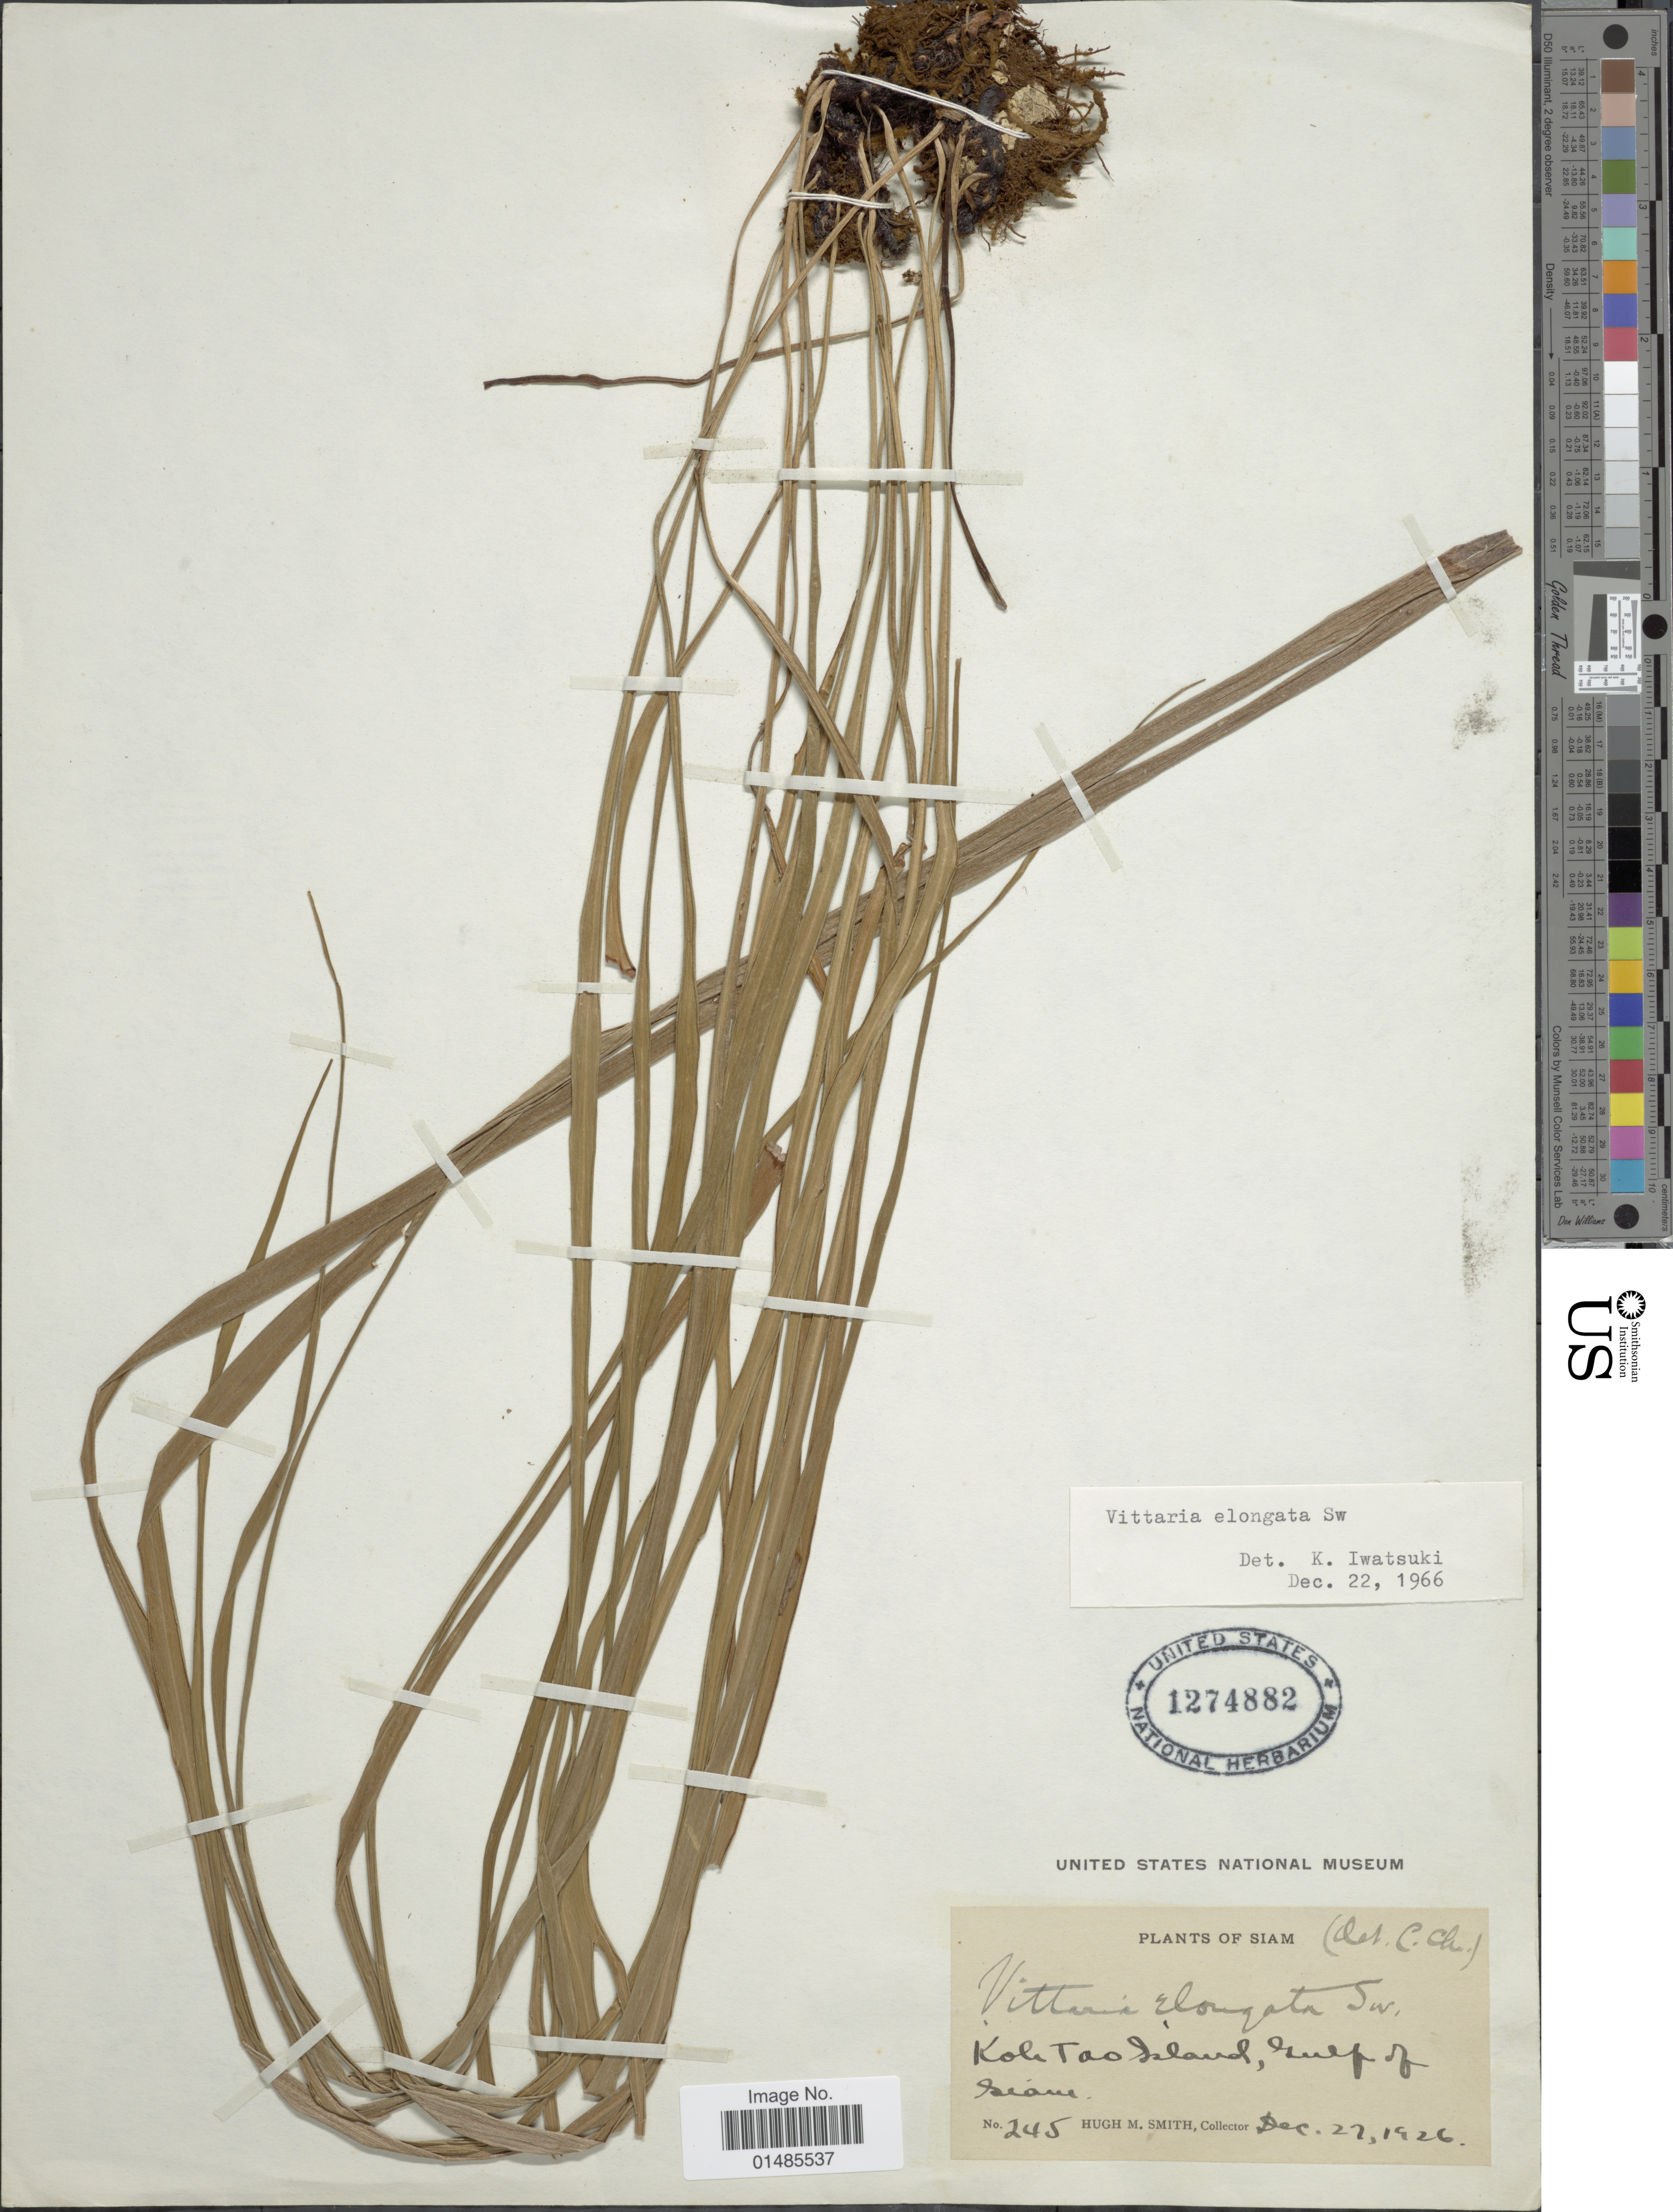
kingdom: Plantae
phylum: Tracheophyta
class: Polypodiopsida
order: Polypodiales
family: Pteridaceae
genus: Haplopteris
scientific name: Haplopteris elongata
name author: (Sw.) Crane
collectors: H. M. Smith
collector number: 245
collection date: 1926-12-27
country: Thailand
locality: Siam. Kola Tao Island, Gulf of Siam.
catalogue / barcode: US 1274882